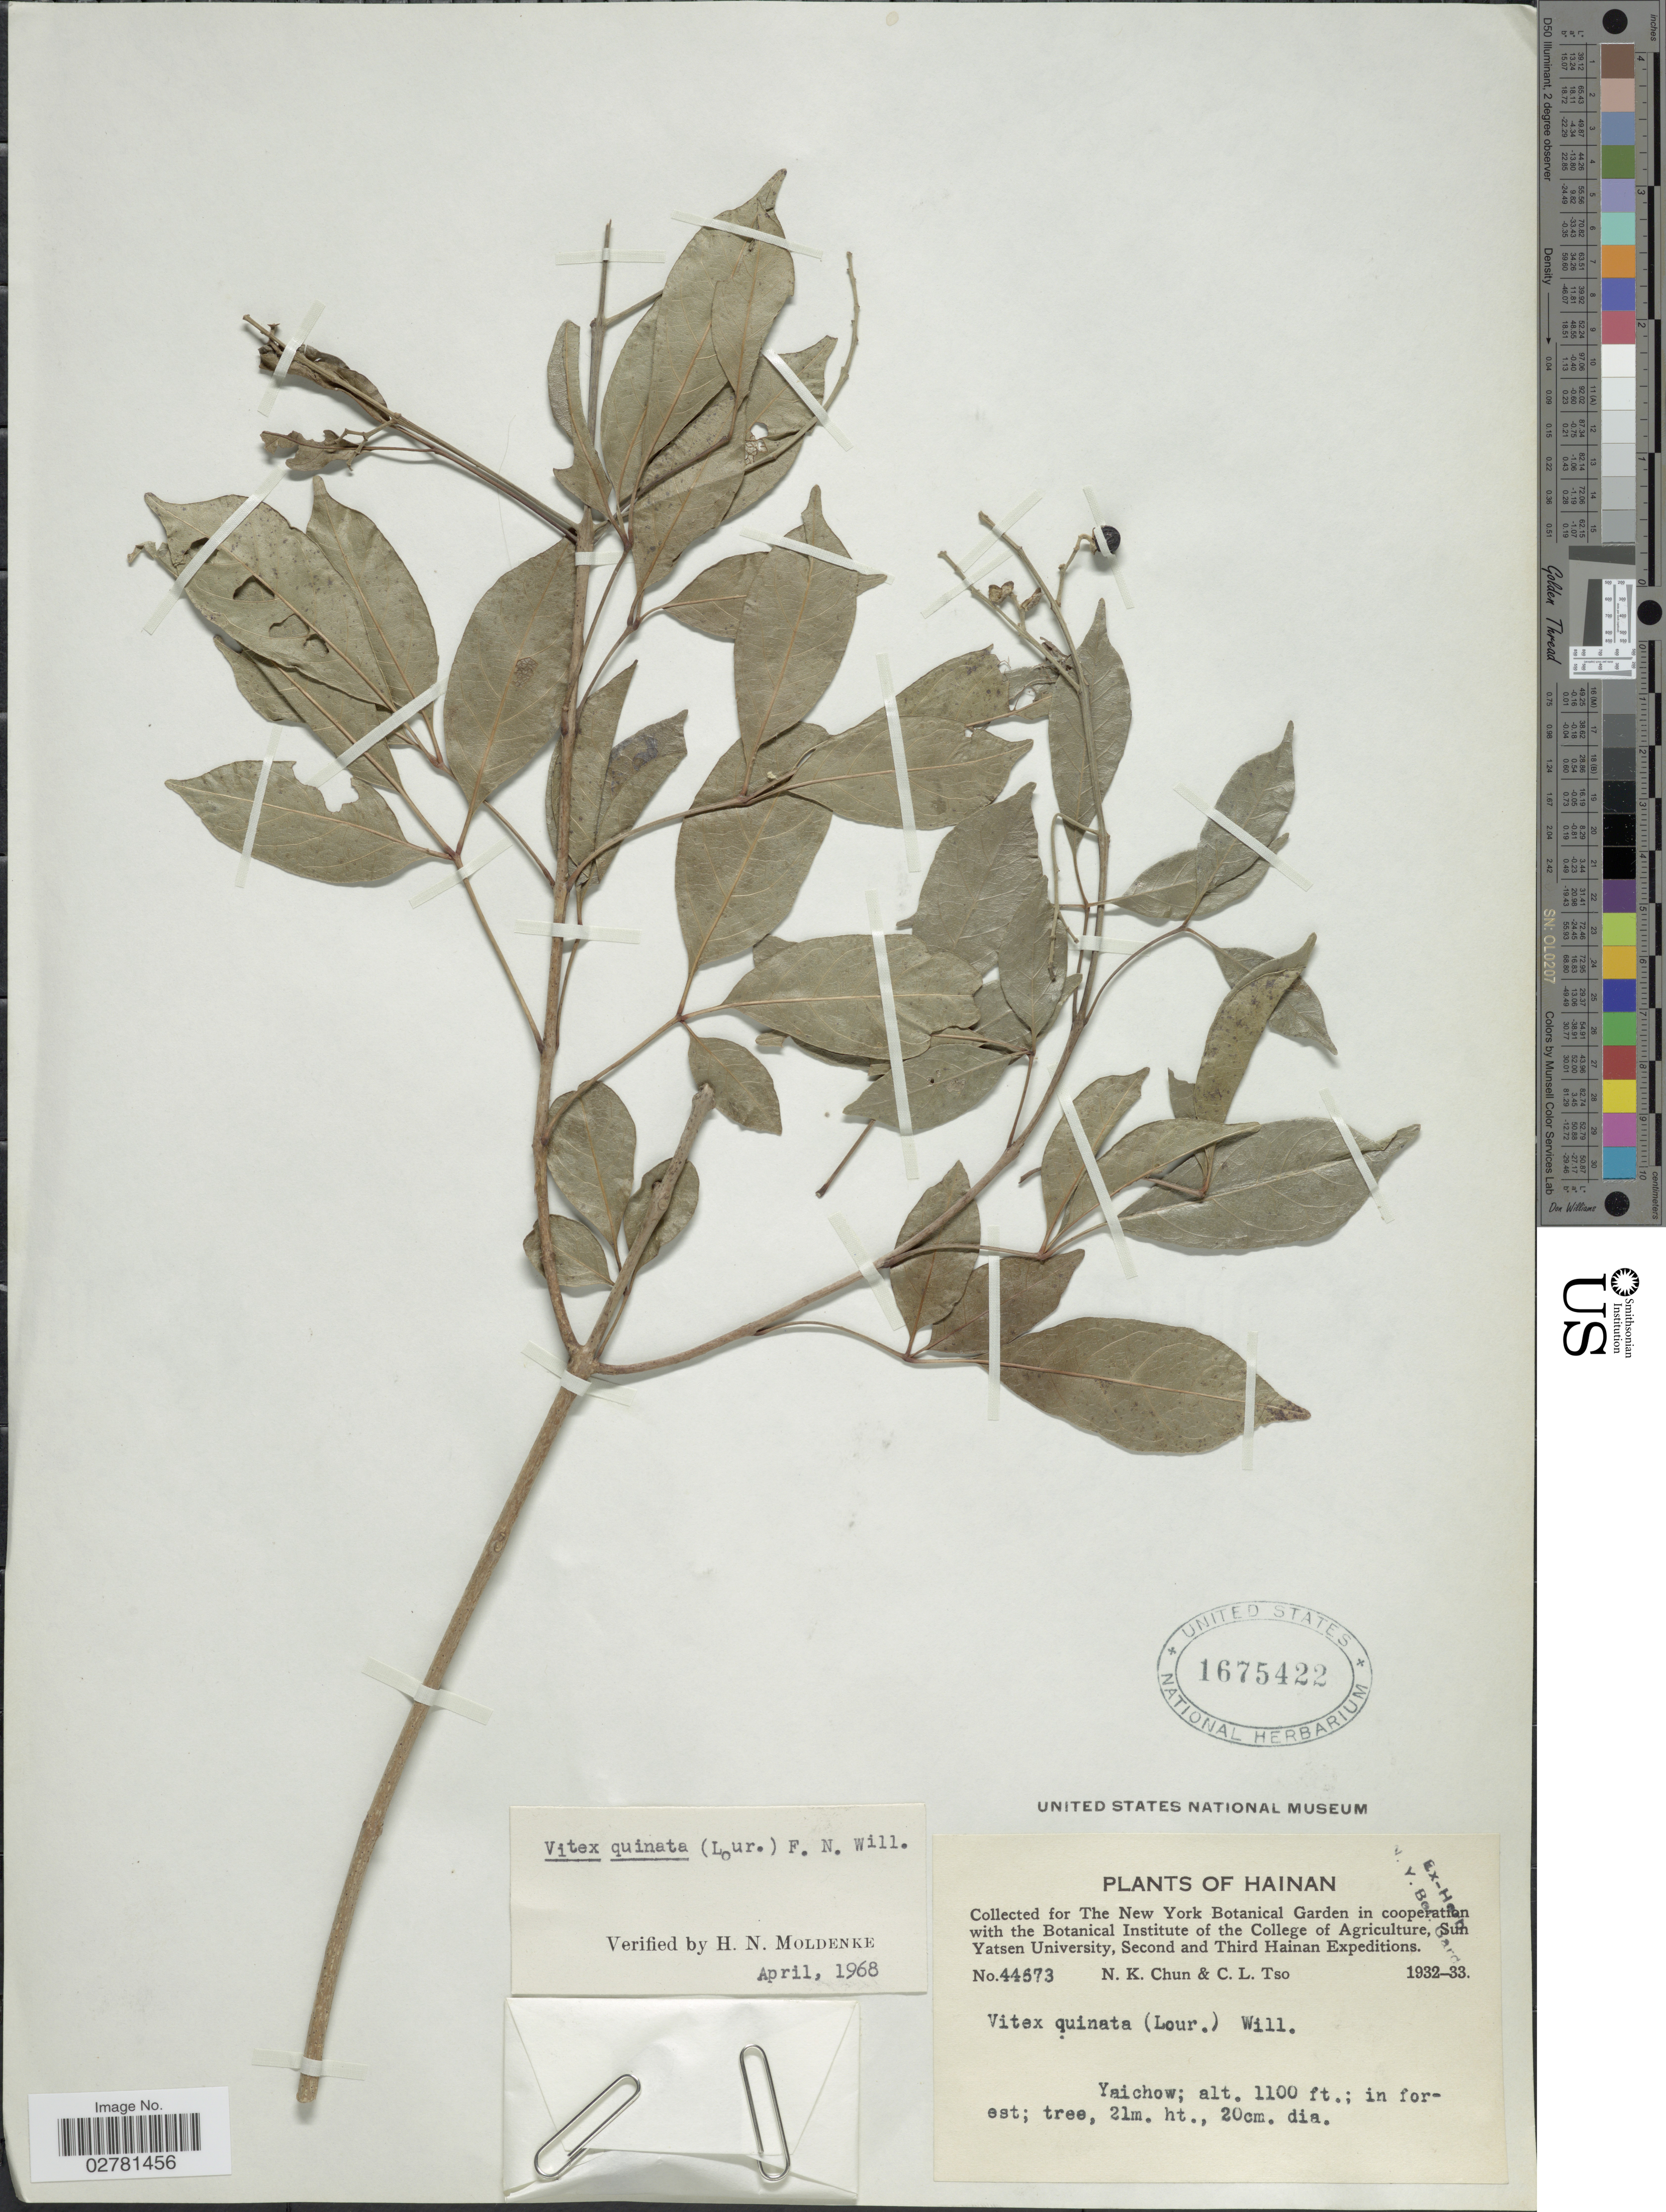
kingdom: Plantae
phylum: Tracheophyta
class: Magnoliopsida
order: Lamiales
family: Lamiaceae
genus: Vitex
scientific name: Vitex quinata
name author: (Lour.) F.N. Williams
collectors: N. K. Chun & C. Tso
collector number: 44673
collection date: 1932/1933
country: China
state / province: Hainan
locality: Yaichow.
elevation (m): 335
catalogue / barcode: US 1675422